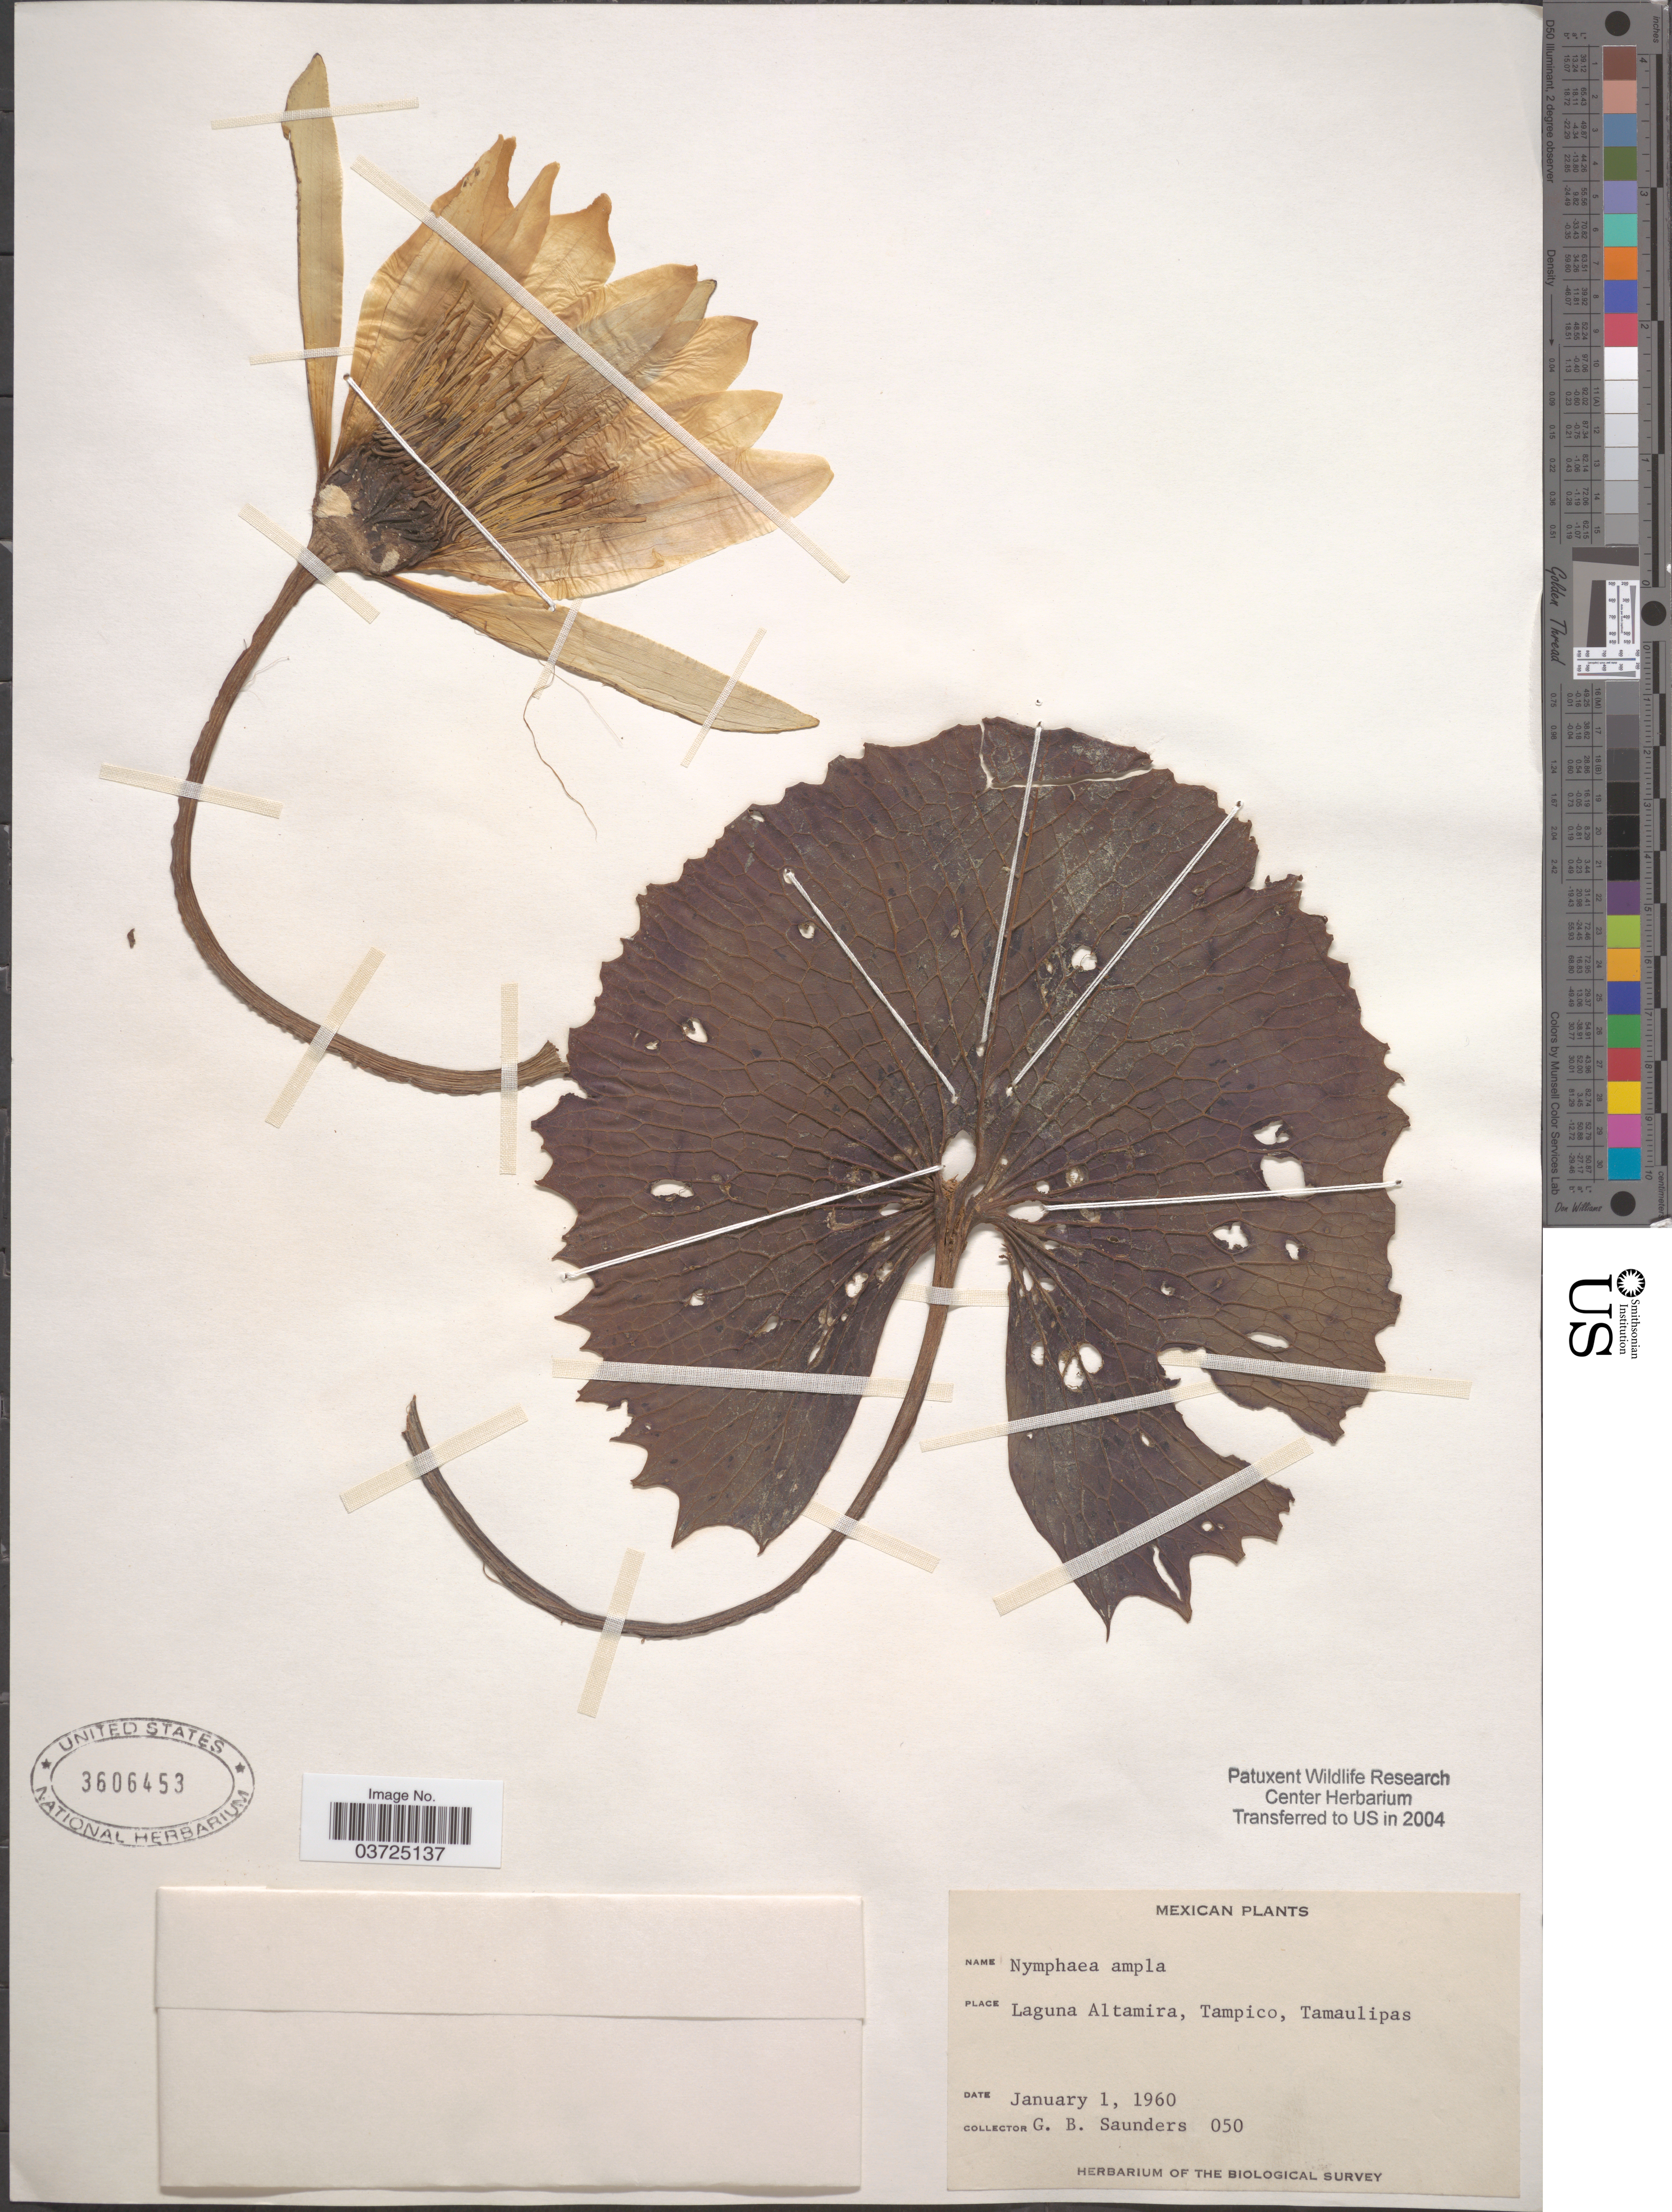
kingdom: Plantae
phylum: Tracheophyta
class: Magnoliopsida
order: Nymphaeales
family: Nymphaeaceae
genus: Nymphaea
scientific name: Nymphaea ampla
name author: (Salisb.) DC.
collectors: G. B. Saunders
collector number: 050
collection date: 1960-01-01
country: Mexico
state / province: Tamaulipas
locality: Laguna Altamira, Tampico.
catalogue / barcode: US 3606453